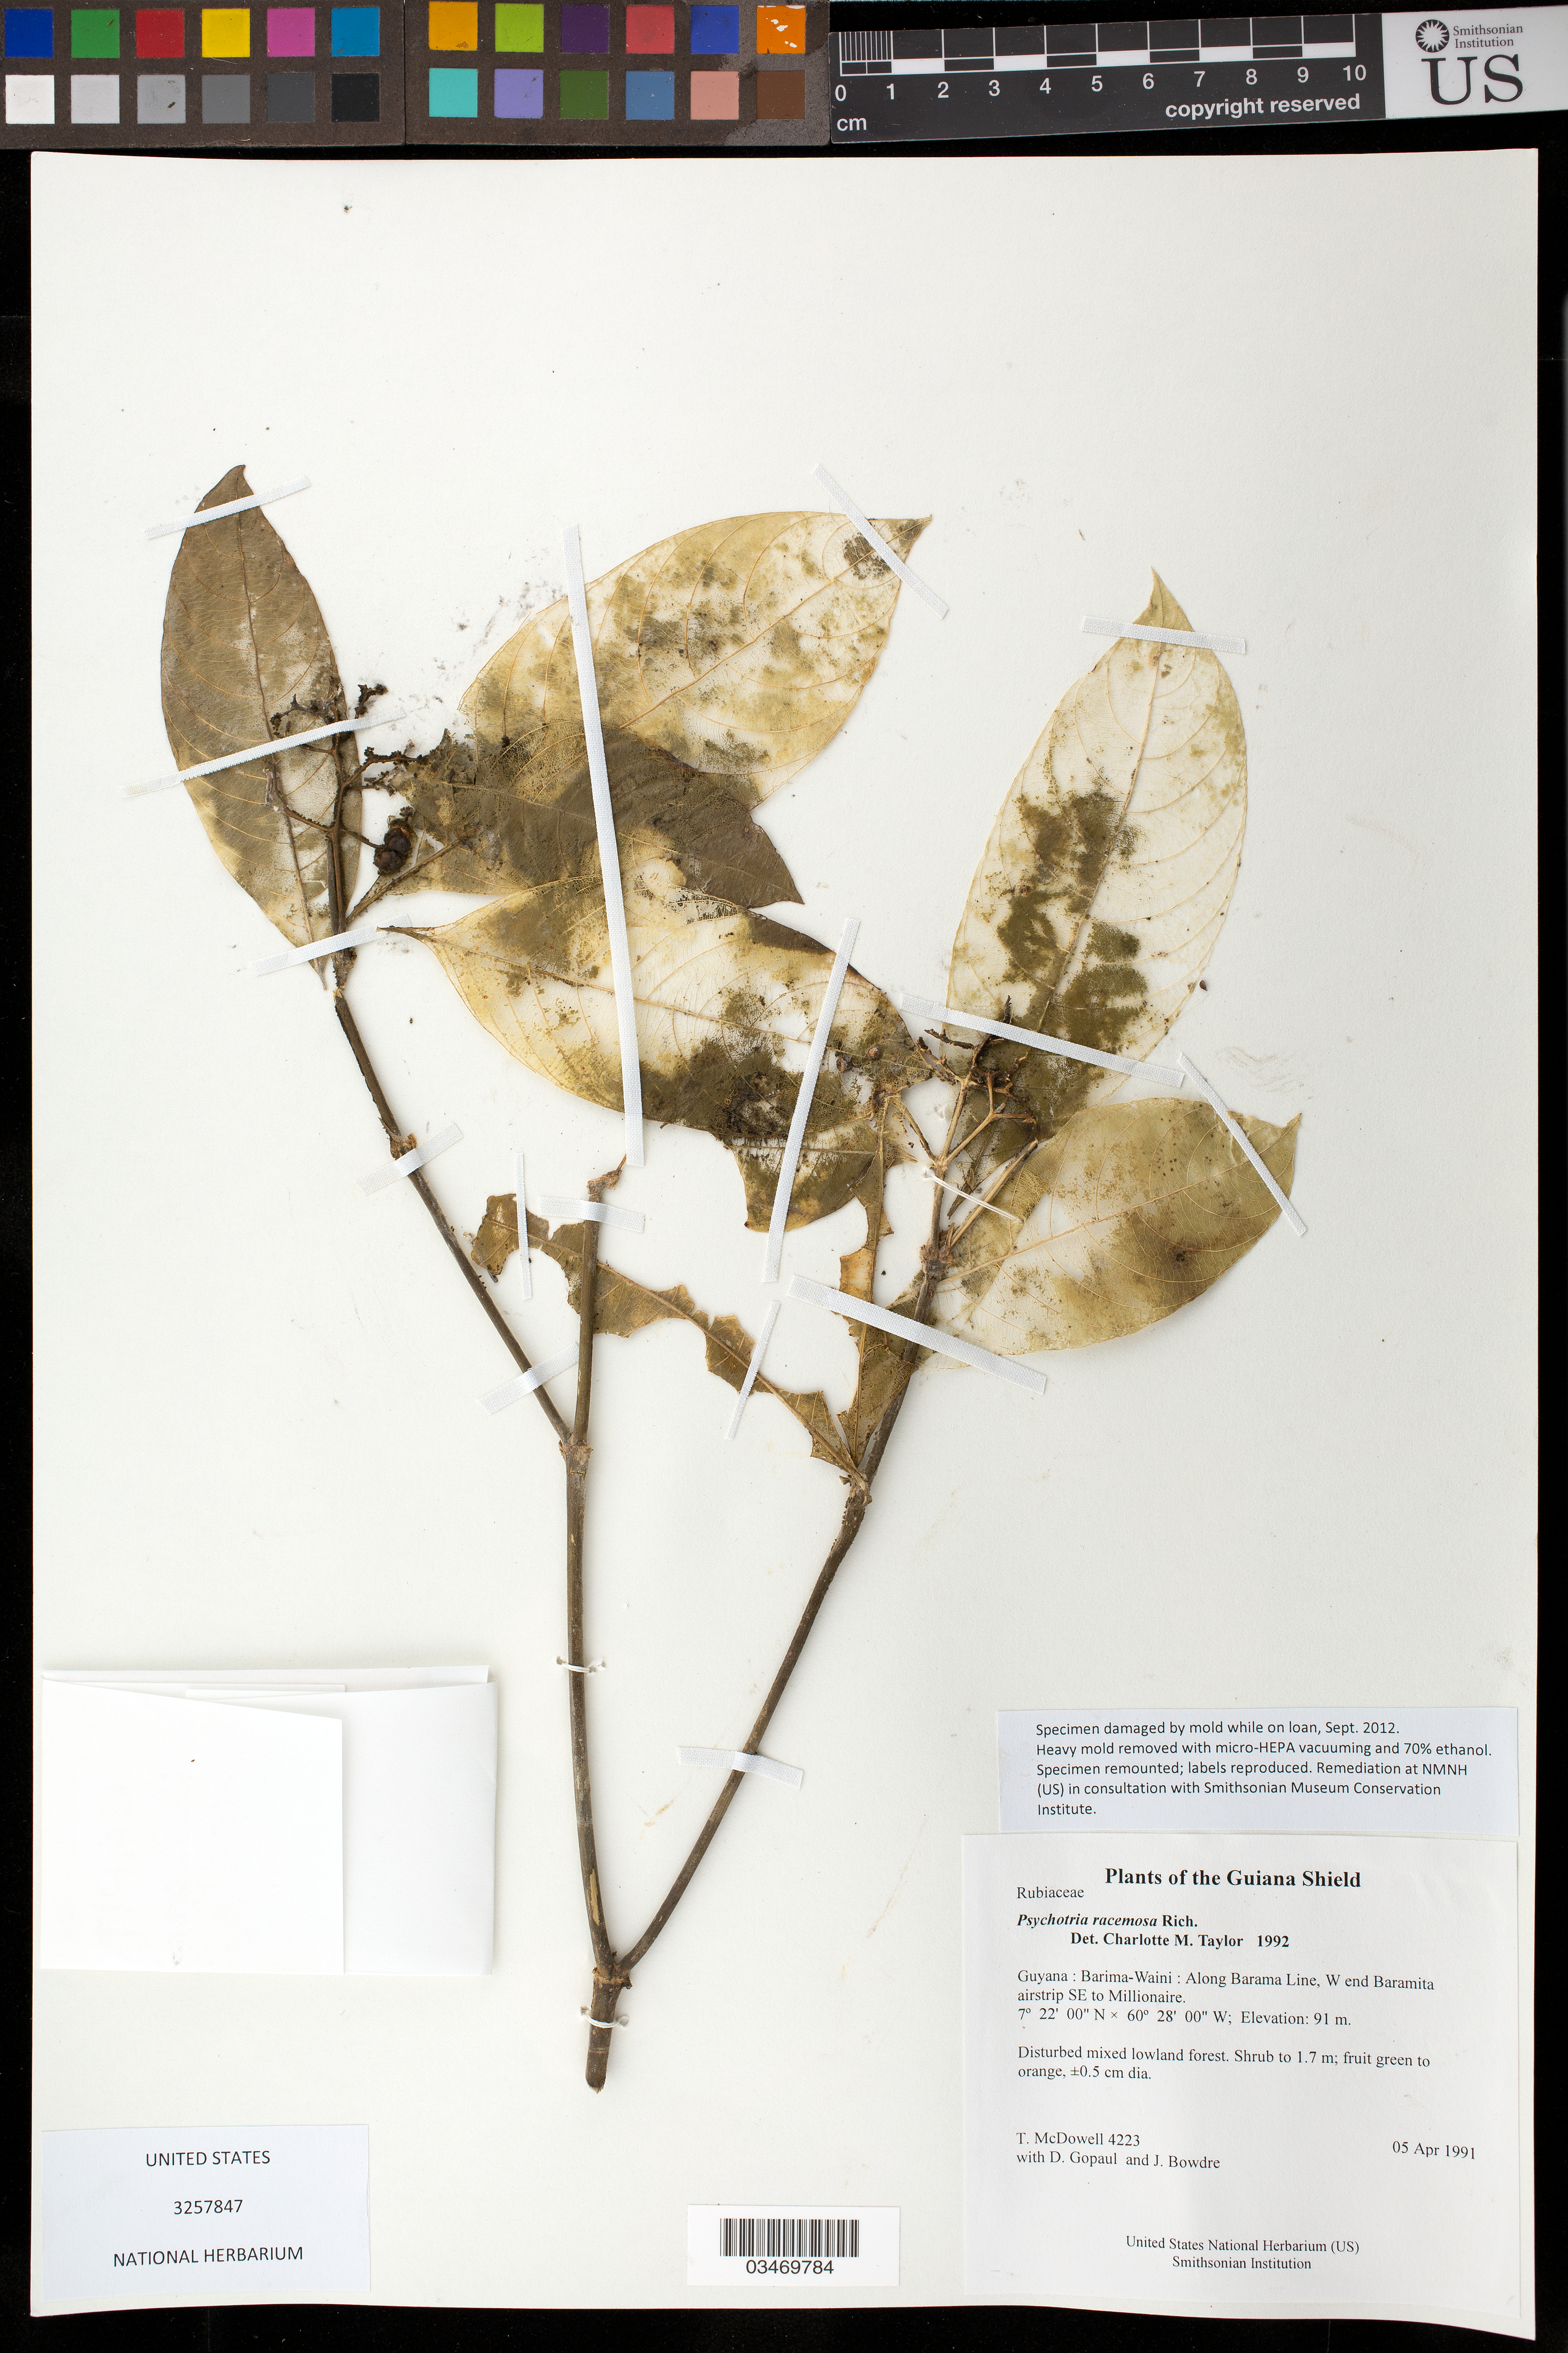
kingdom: Plantae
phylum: Tracheophyta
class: Magnoliopsida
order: Gentianales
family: Rubiaceae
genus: Psychotria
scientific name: Psychotria racemosa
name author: Rich.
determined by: Taylor, Charlotte M.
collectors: T. McDowell, D. Gopaul & J. Bowdre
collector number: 4223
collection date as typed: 5 April 1991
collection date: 1991-04-05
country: Guyana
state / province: Barima-Waini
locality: Along Barama Line, W end Baramita airstrip SE to Millionaire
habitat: Disturbed mixed lowland forest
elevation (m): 91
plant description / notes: Distribution: Specimen damaged by mold while on loan, Sept. 2012. Heavy mold removed with micro-HEPA vacuuming and 70% ethanol. Specimen remounted; labels reproduced. Remediation at NMNH (US) in consultation with Smithsonian Museum Conservation Institute.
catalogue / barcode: US 3257847